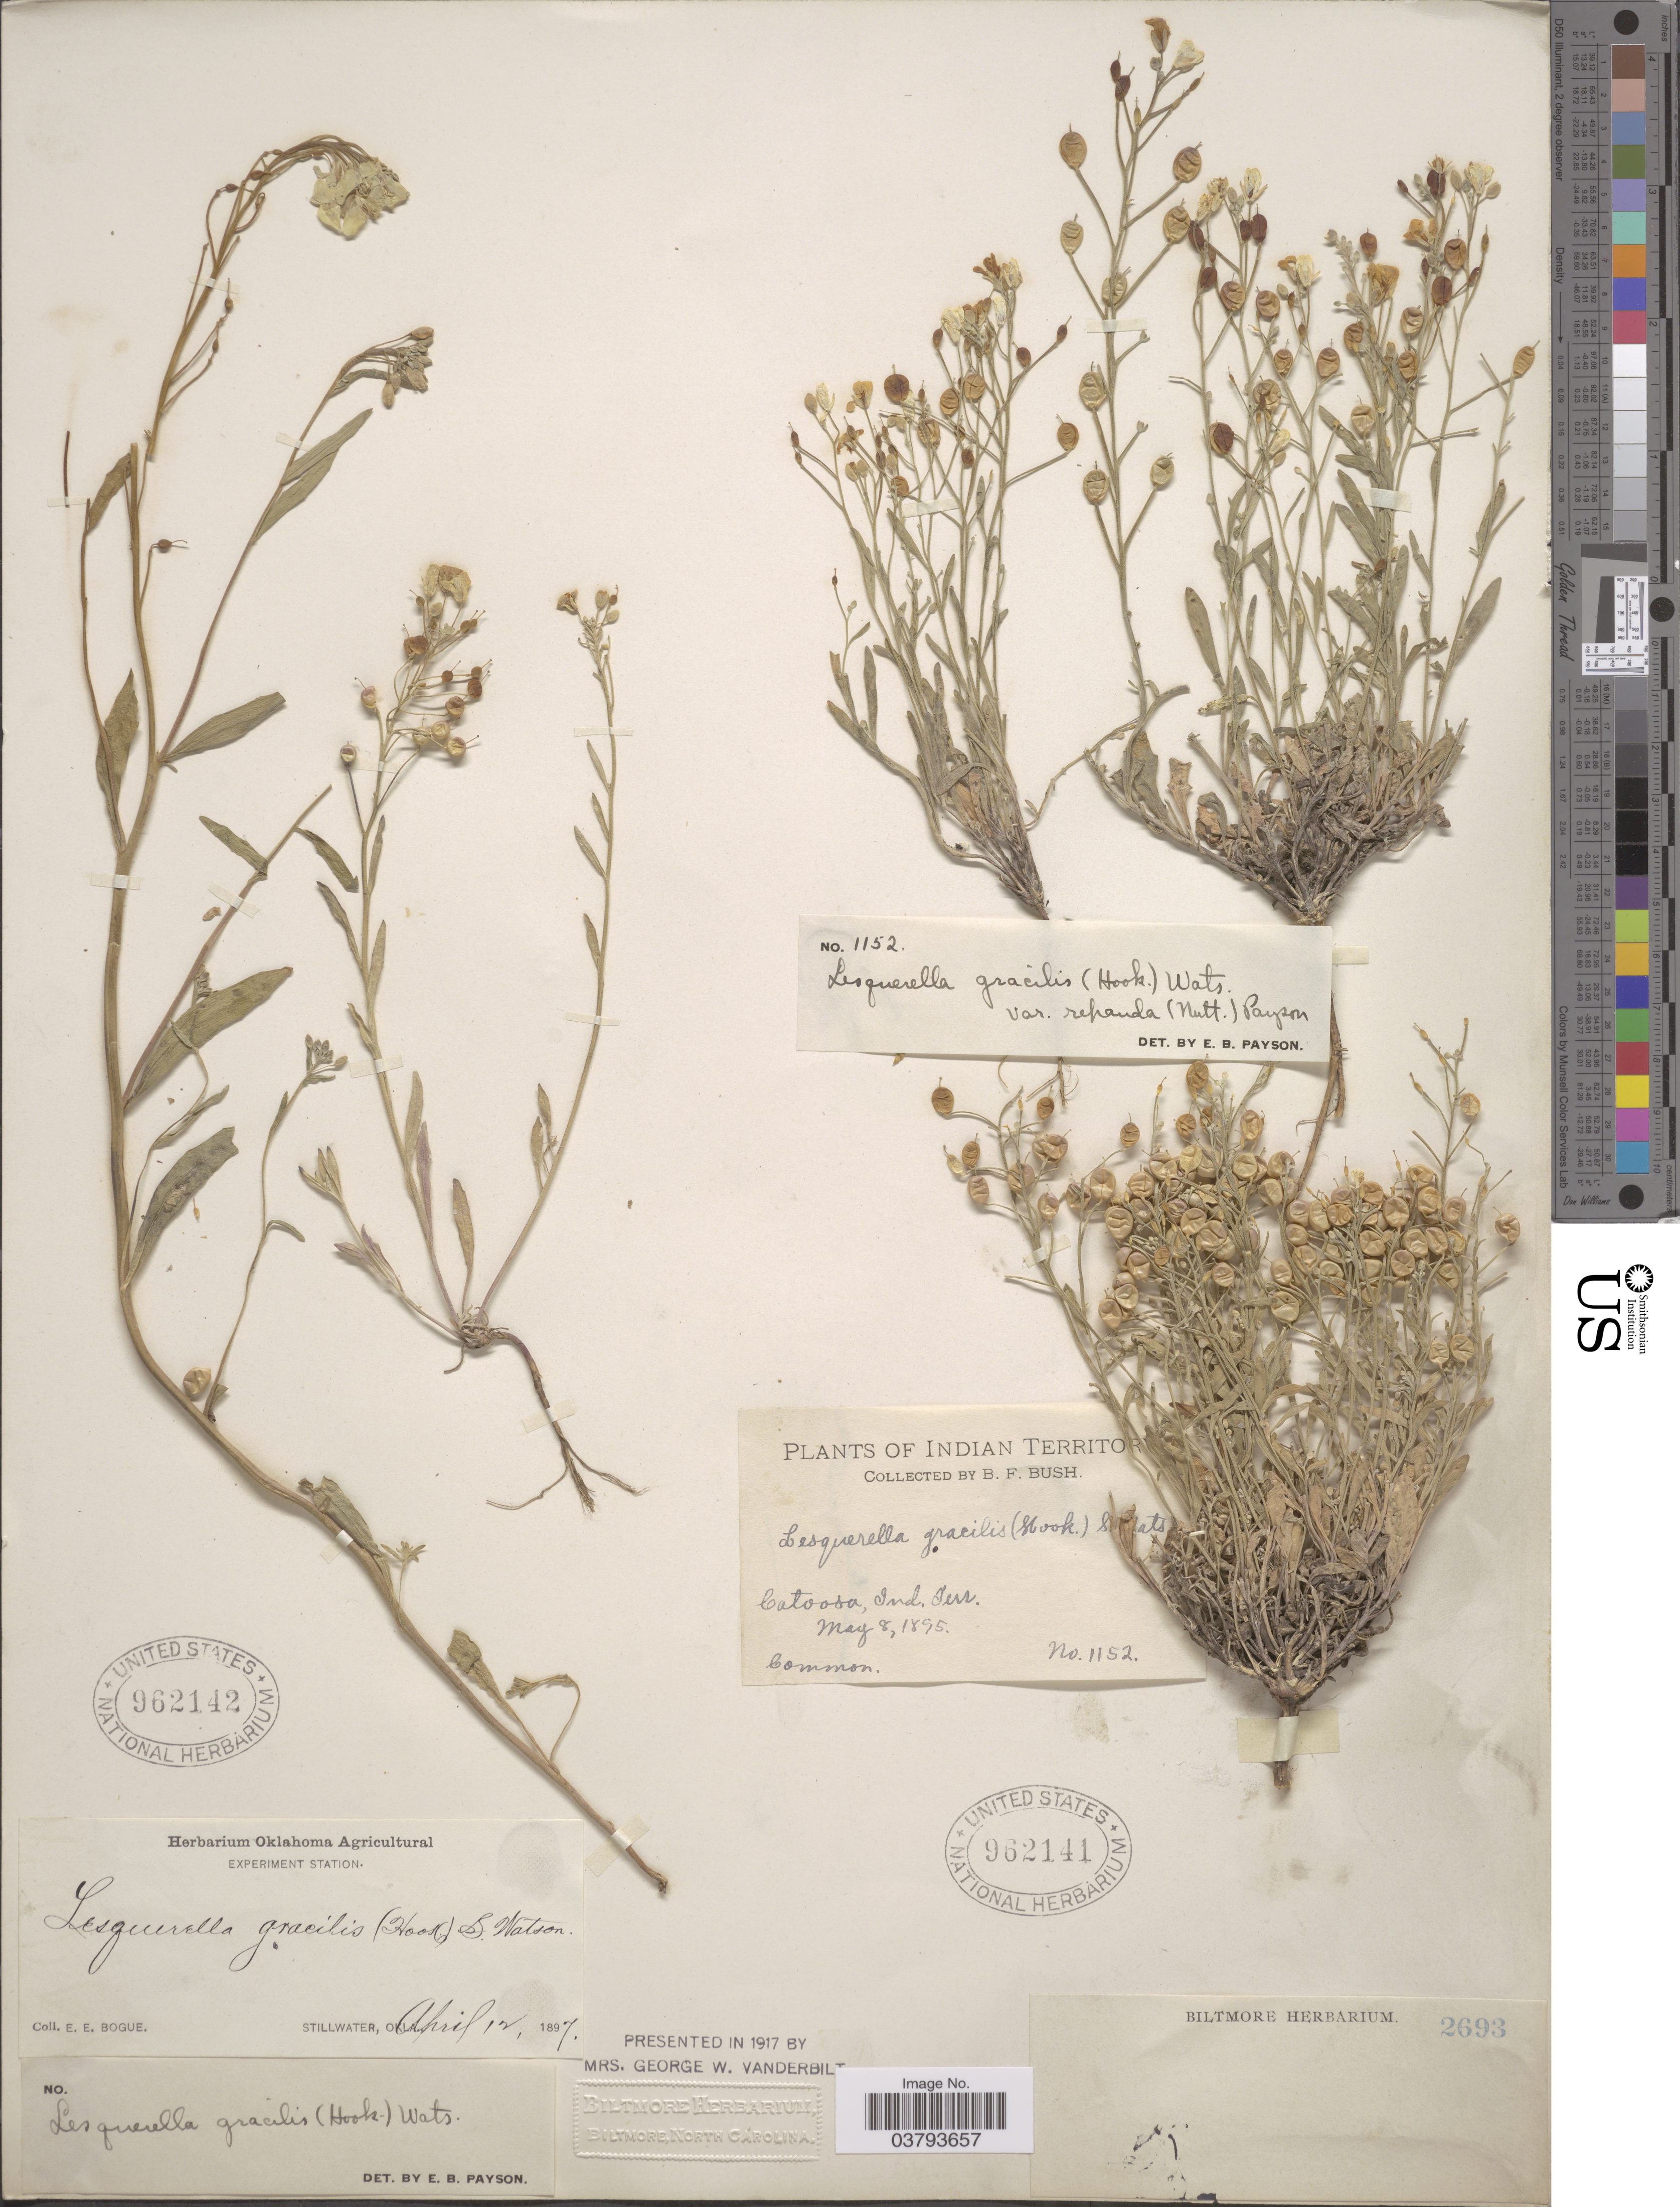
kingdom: Plantae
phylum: Tracheophyta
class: Magnoliopsida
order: Brassicales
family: Brassicaceae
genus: Lesquerella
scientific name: Lesquerella gracilis subsp. nuttallii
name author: (Torr. & A. Gray) Rollins & E.A. Shaw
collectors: E. Bogue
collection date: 1897-04-12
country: United States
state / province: Oklahoma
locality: Stillwater.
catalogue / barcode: US 962142-2